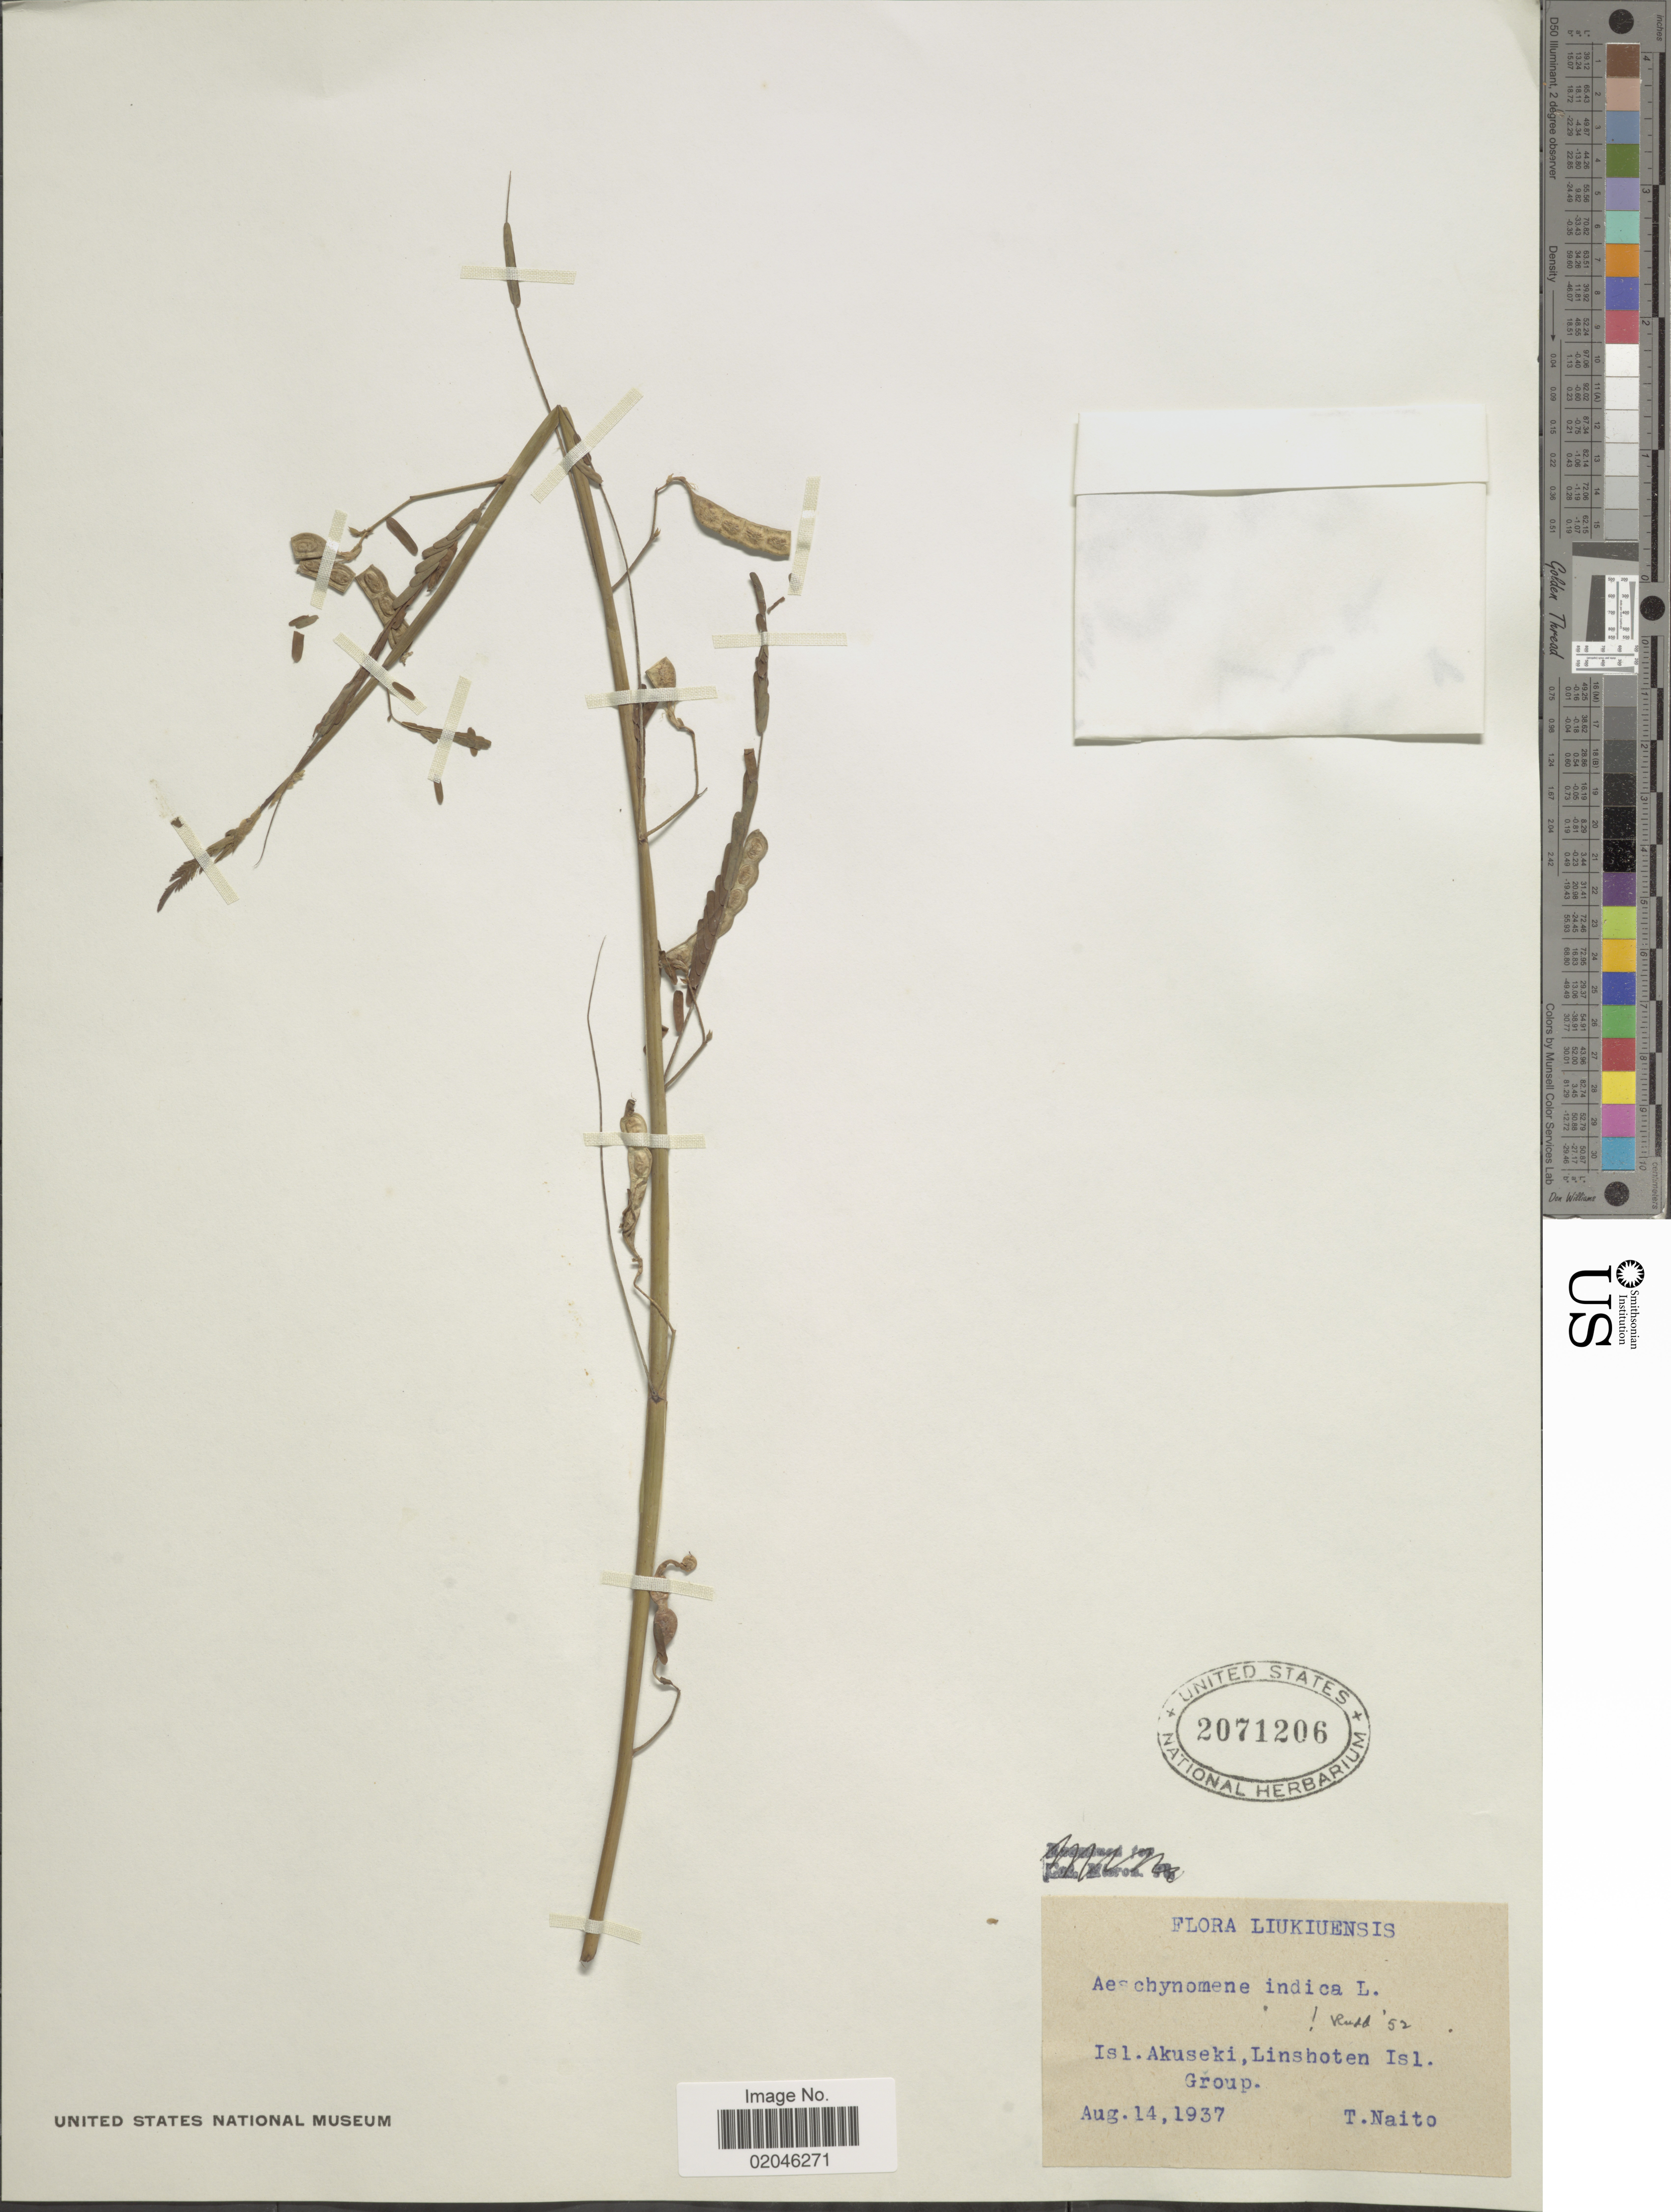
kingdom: Plantae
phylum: Tracheophyta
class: Magnoliopsida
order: Fabales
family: Fabaceae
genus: Aeschynomene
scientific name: Aeschynomene indica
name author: L.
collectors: T. Naito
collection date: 1937-08-14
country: Japan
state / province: Kagosima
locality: Liukiuensis, Isl. Akuseki, Linschoten Isl. Group.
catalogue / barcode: US 2071206